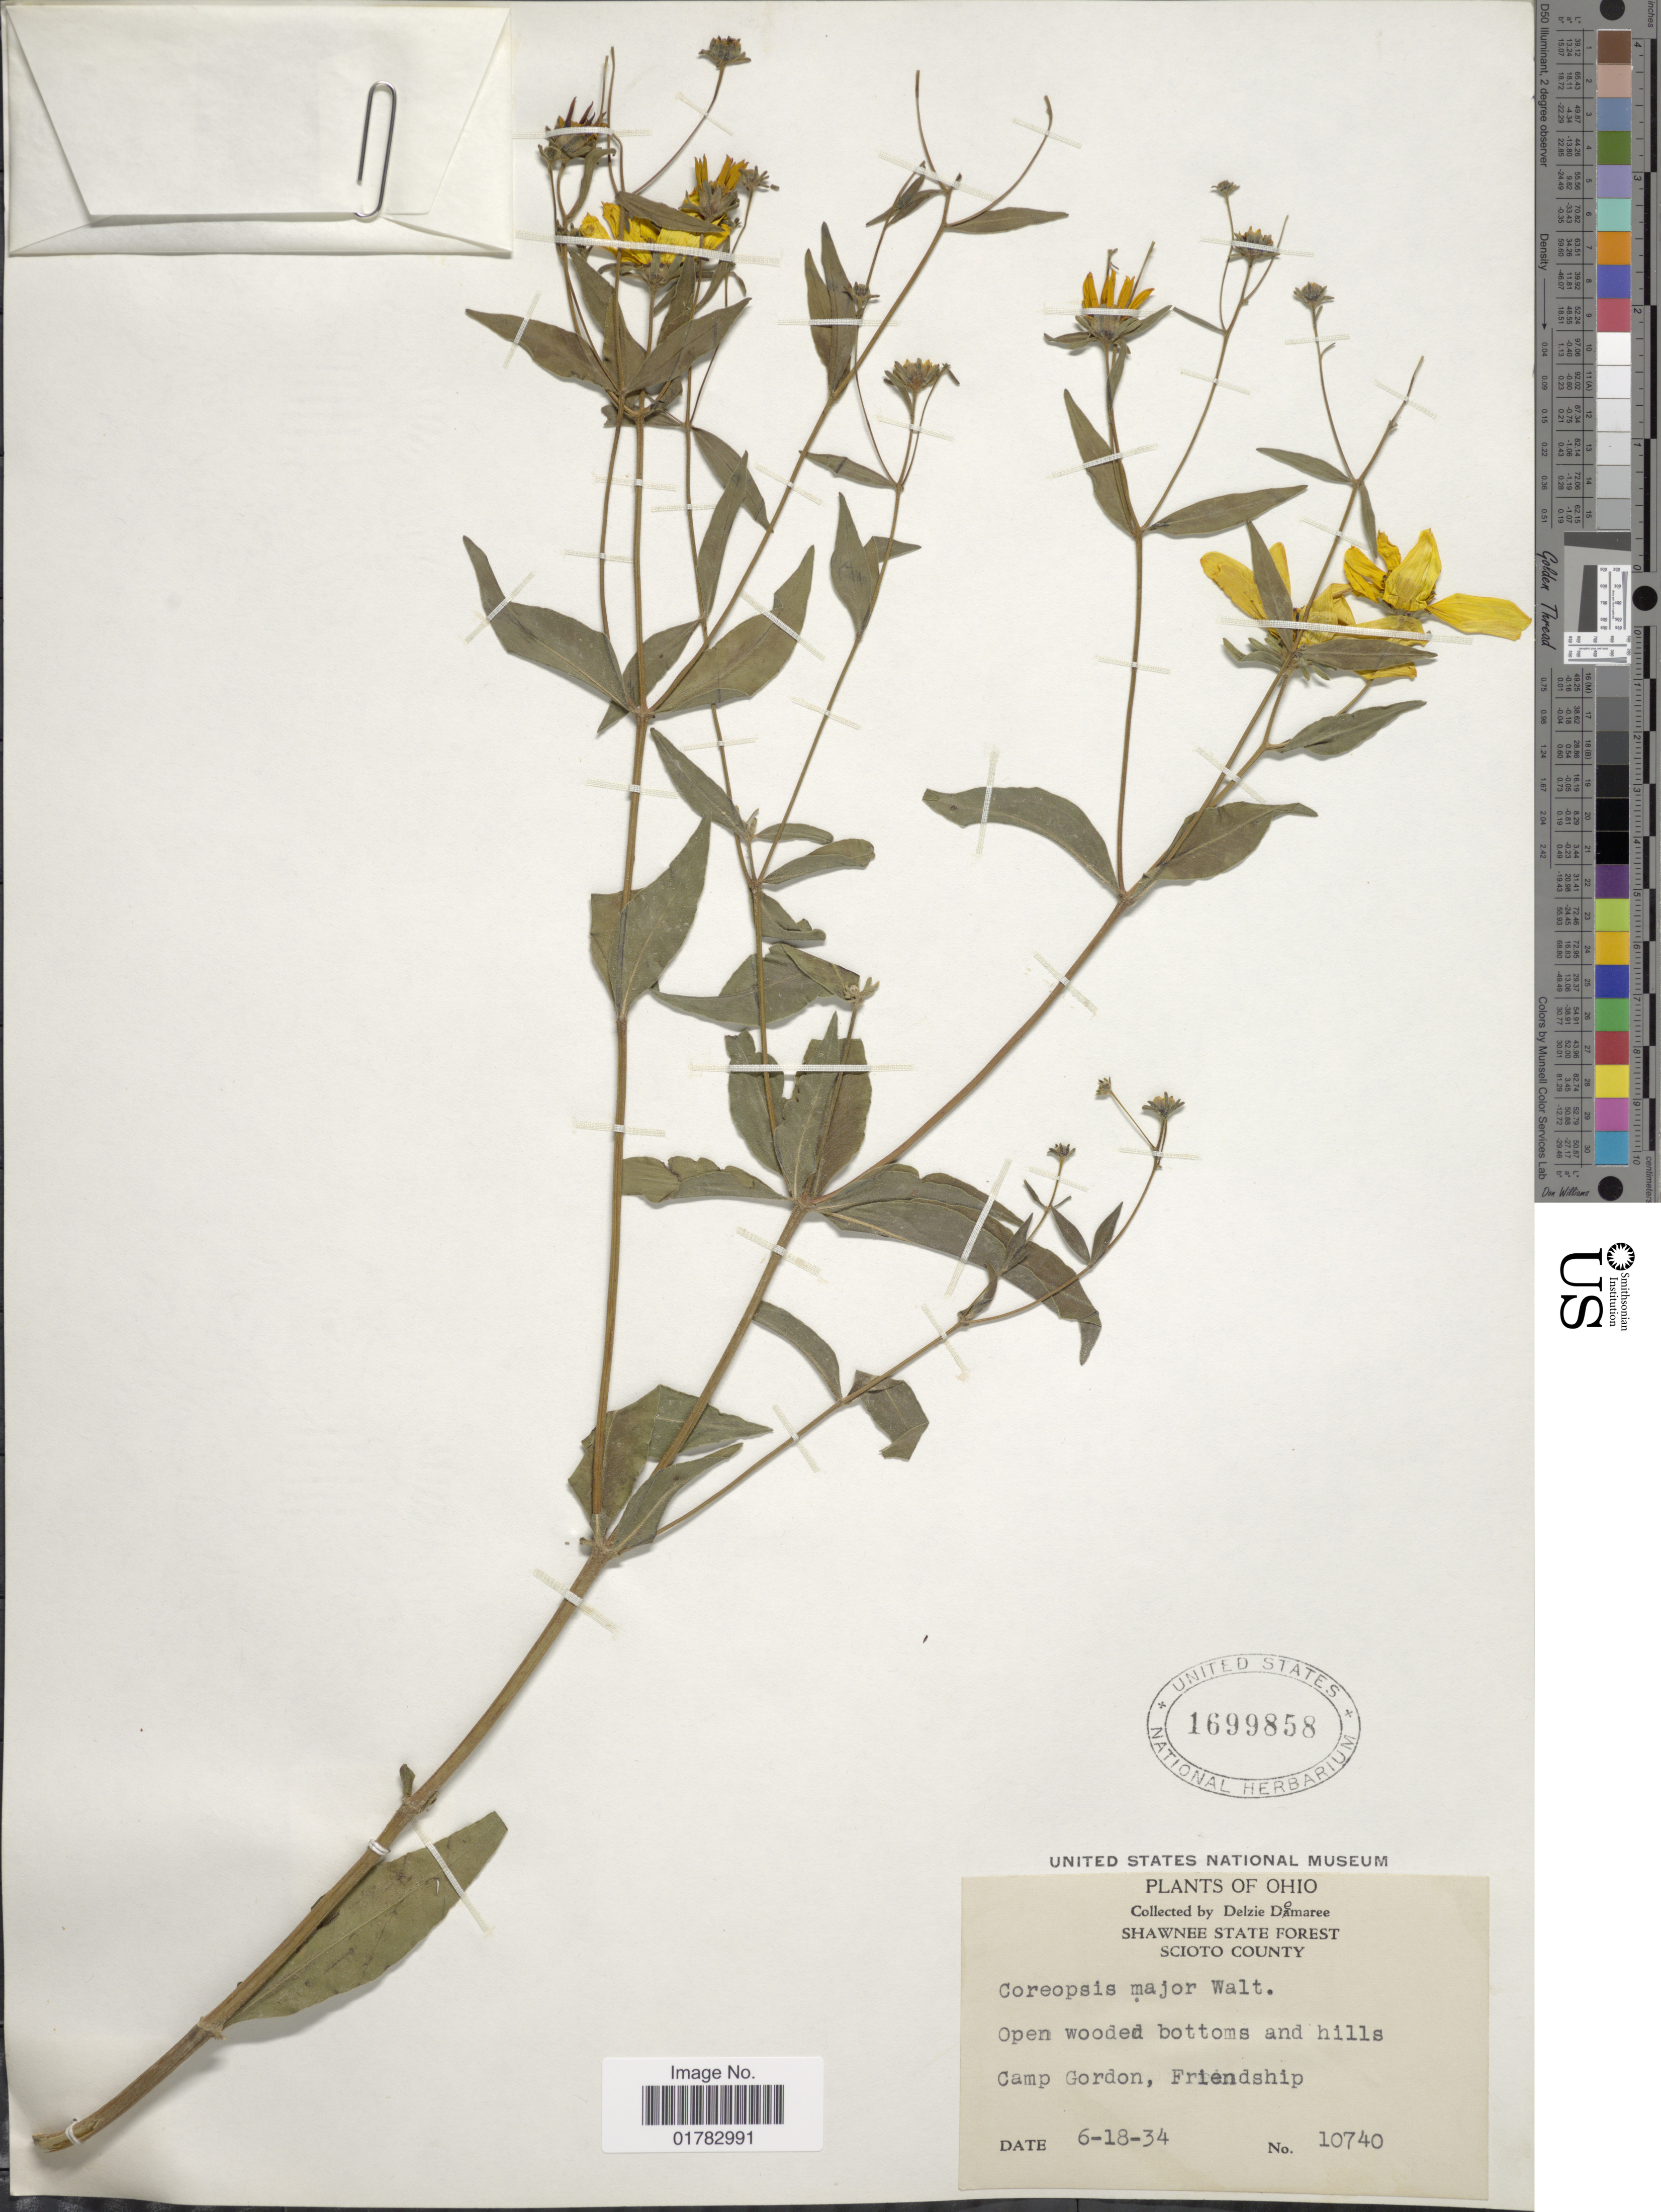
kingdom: Plantae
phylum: Tracheophyta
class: Magnoliopsida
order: Asterales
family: Asteraceae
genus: Coreopsis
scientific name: Coreopsis major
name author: Walter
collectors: D. Demaree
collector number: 10740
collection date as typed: Transcribed d/m/y: 18/6/34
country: United States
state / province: Ohio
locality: Open wooded bottoms and hills, Camp Gordon, Friendship, Shawnee State Forest, Scioto County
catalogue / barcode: US 1699858